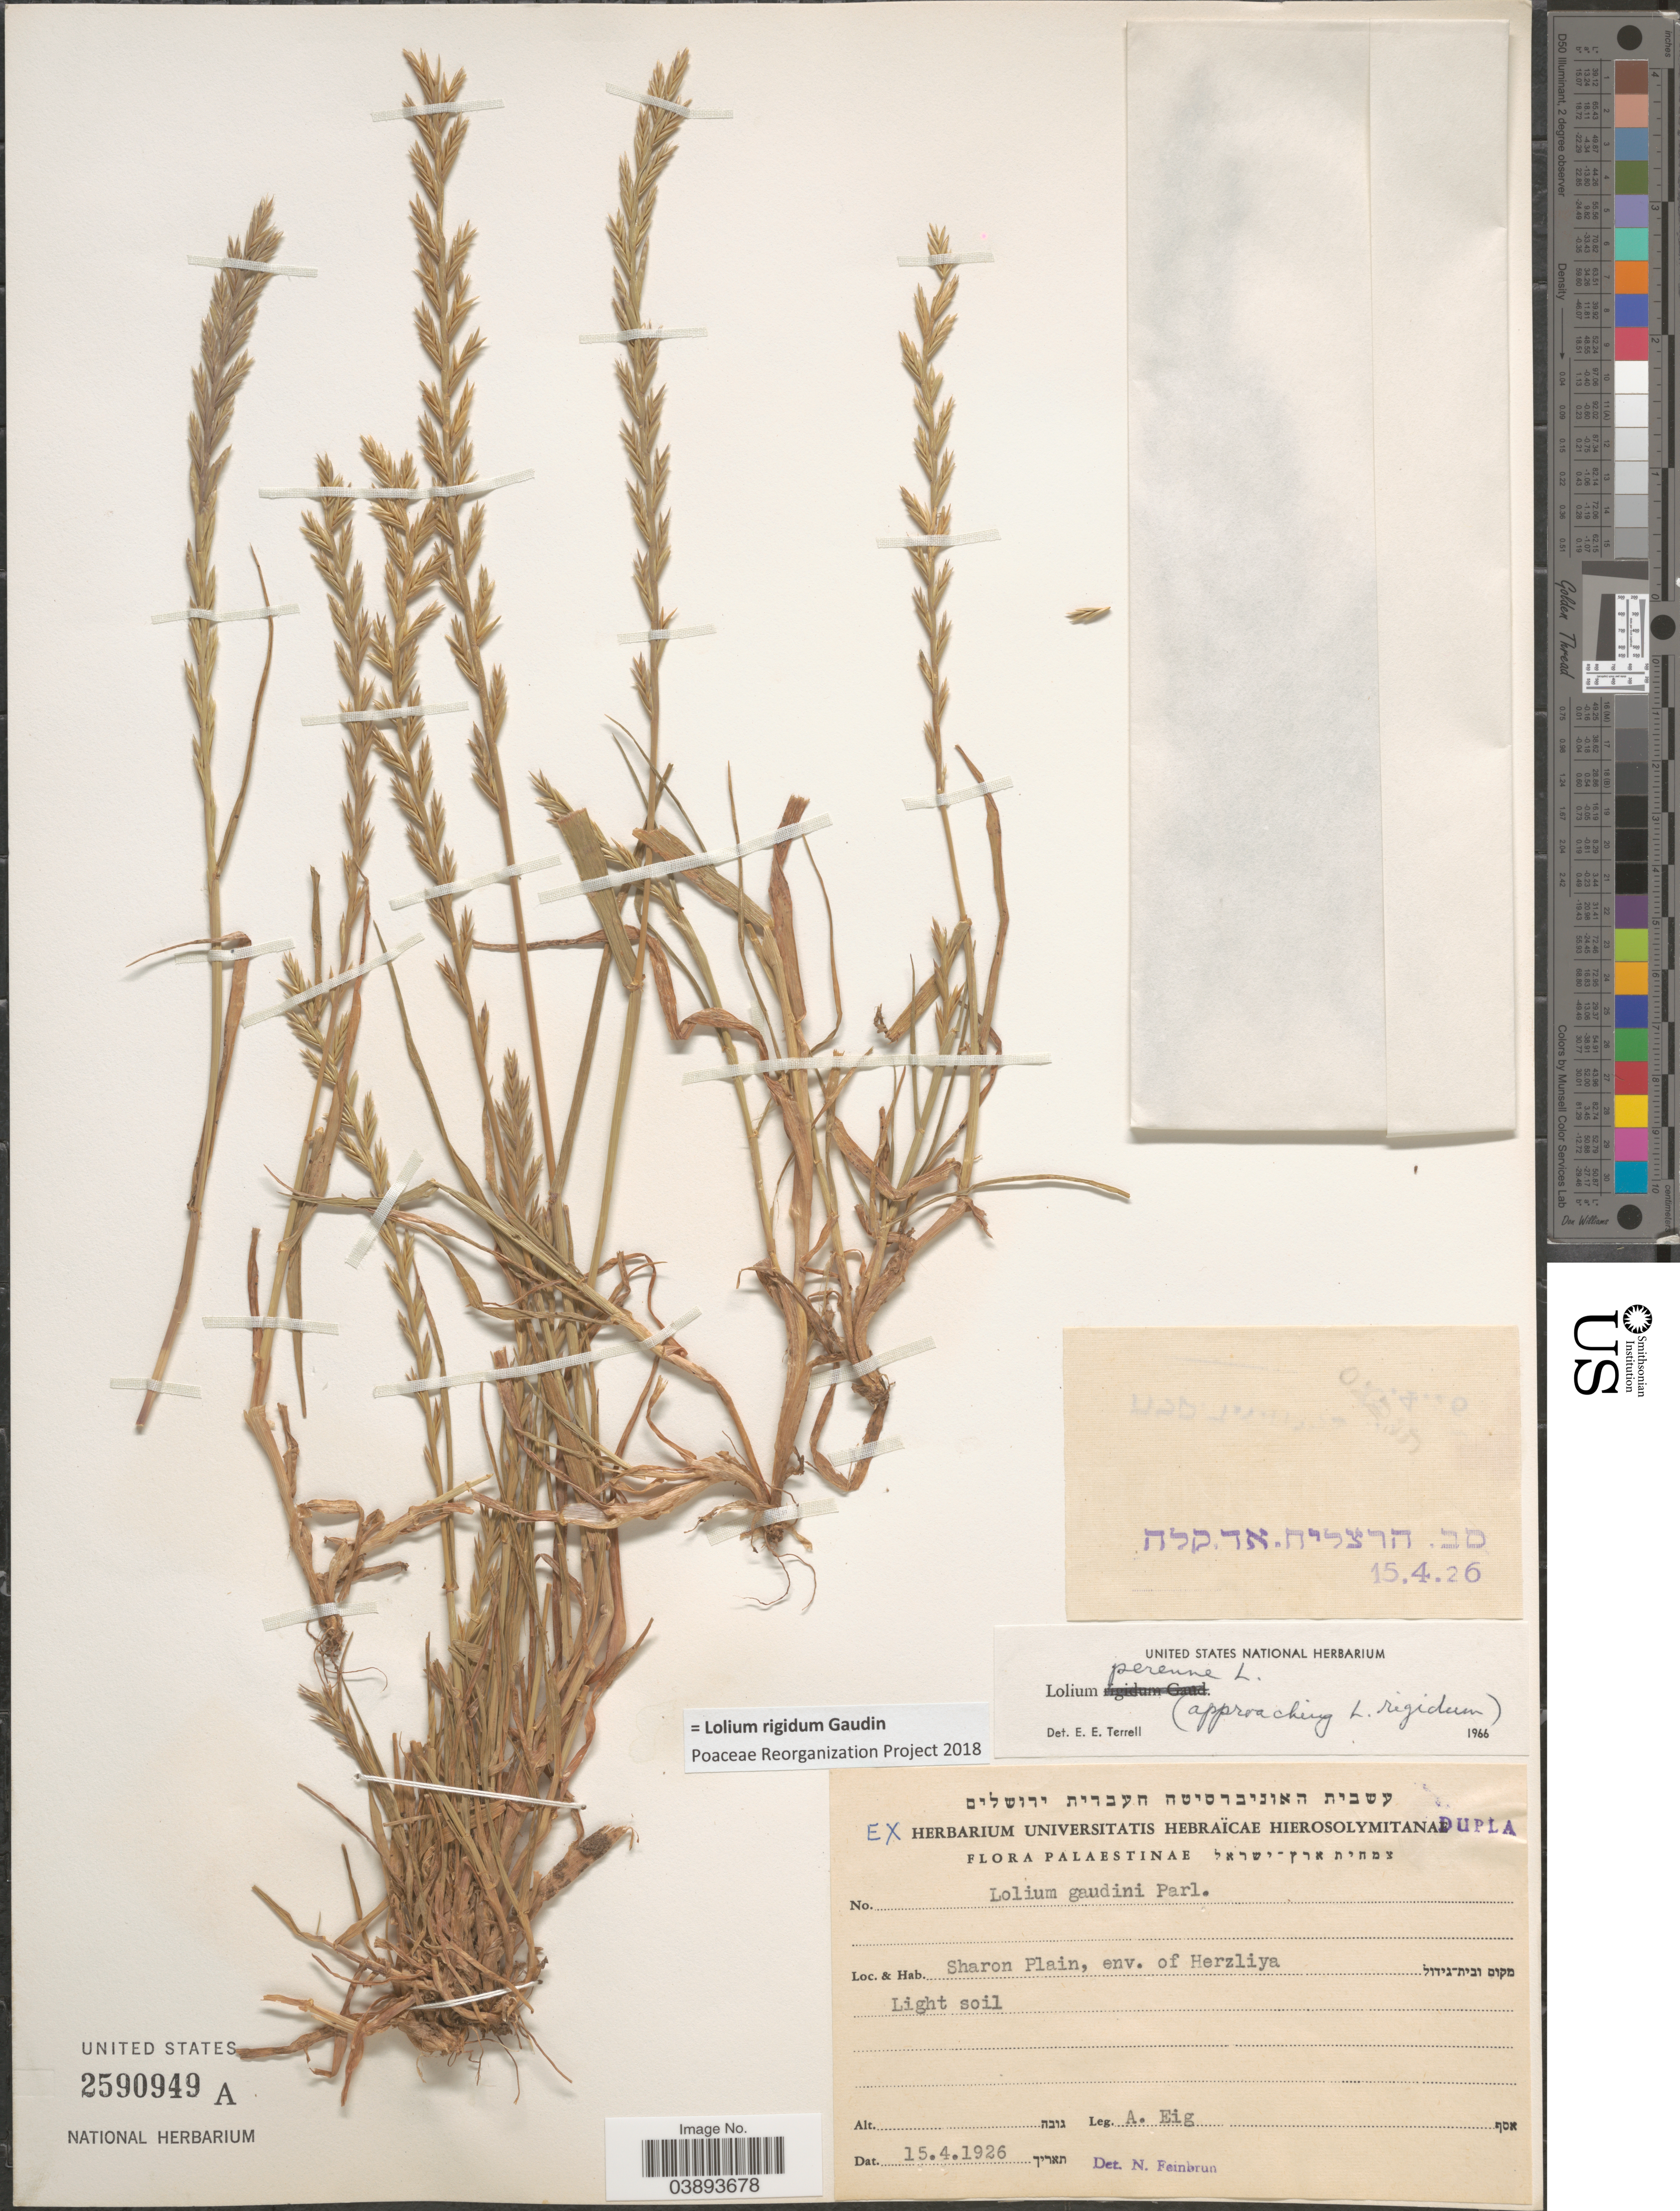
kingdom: Plantae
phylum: Tracheophyta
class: Liliopsida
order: Poales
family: Poaceae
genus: Lolium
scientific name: Lolium rigidum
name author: Gaudin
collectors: A. Eig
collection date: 1926-04-15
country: Israel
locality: Palaestinae. Sharon Plain, env. of Herzliya.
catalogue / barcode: US 2590949A